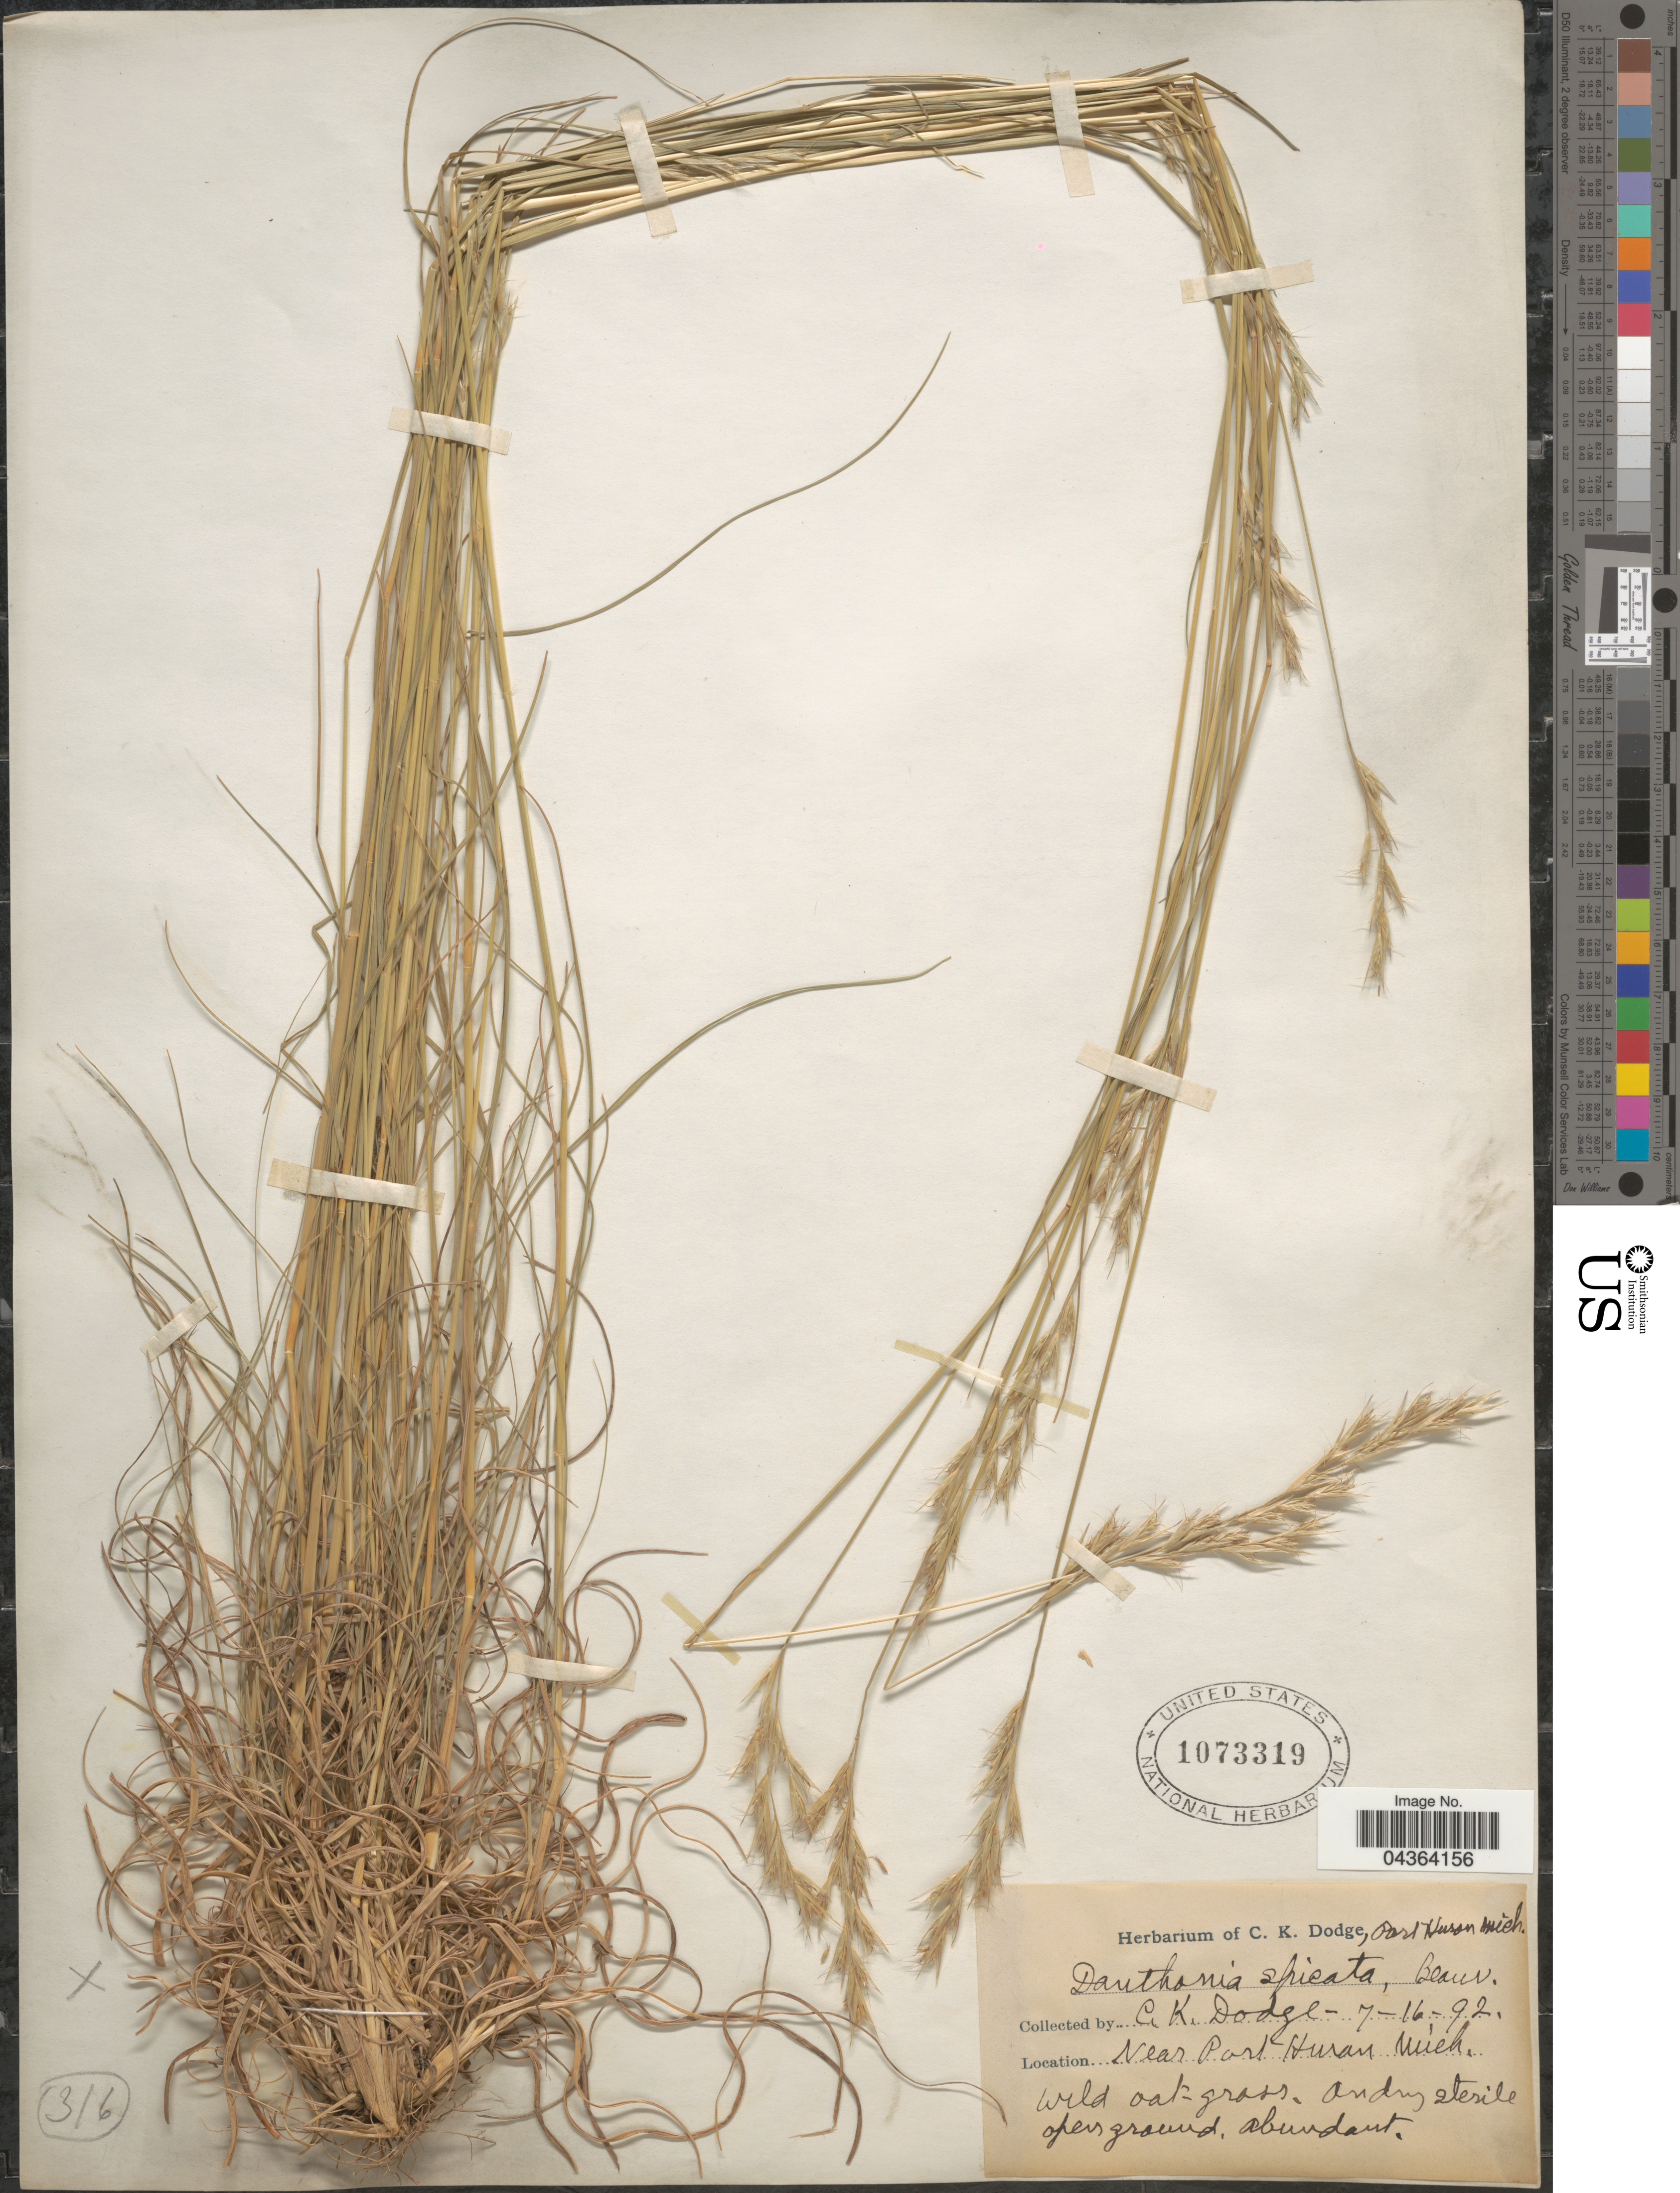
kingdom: Plantae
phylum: Tracheophyta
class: Liliopsida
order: Poales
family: Poaceae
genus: Danthonia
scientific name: Danthonia spicata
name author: (L.) P. Beauv. ex Roem. & Schult.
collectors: C. Dodge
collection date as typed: Transcribed d/m/y: 16/7/92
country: United States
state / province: Michigan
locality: Port Huron. Near Port Huron.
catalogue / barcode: US 1073319